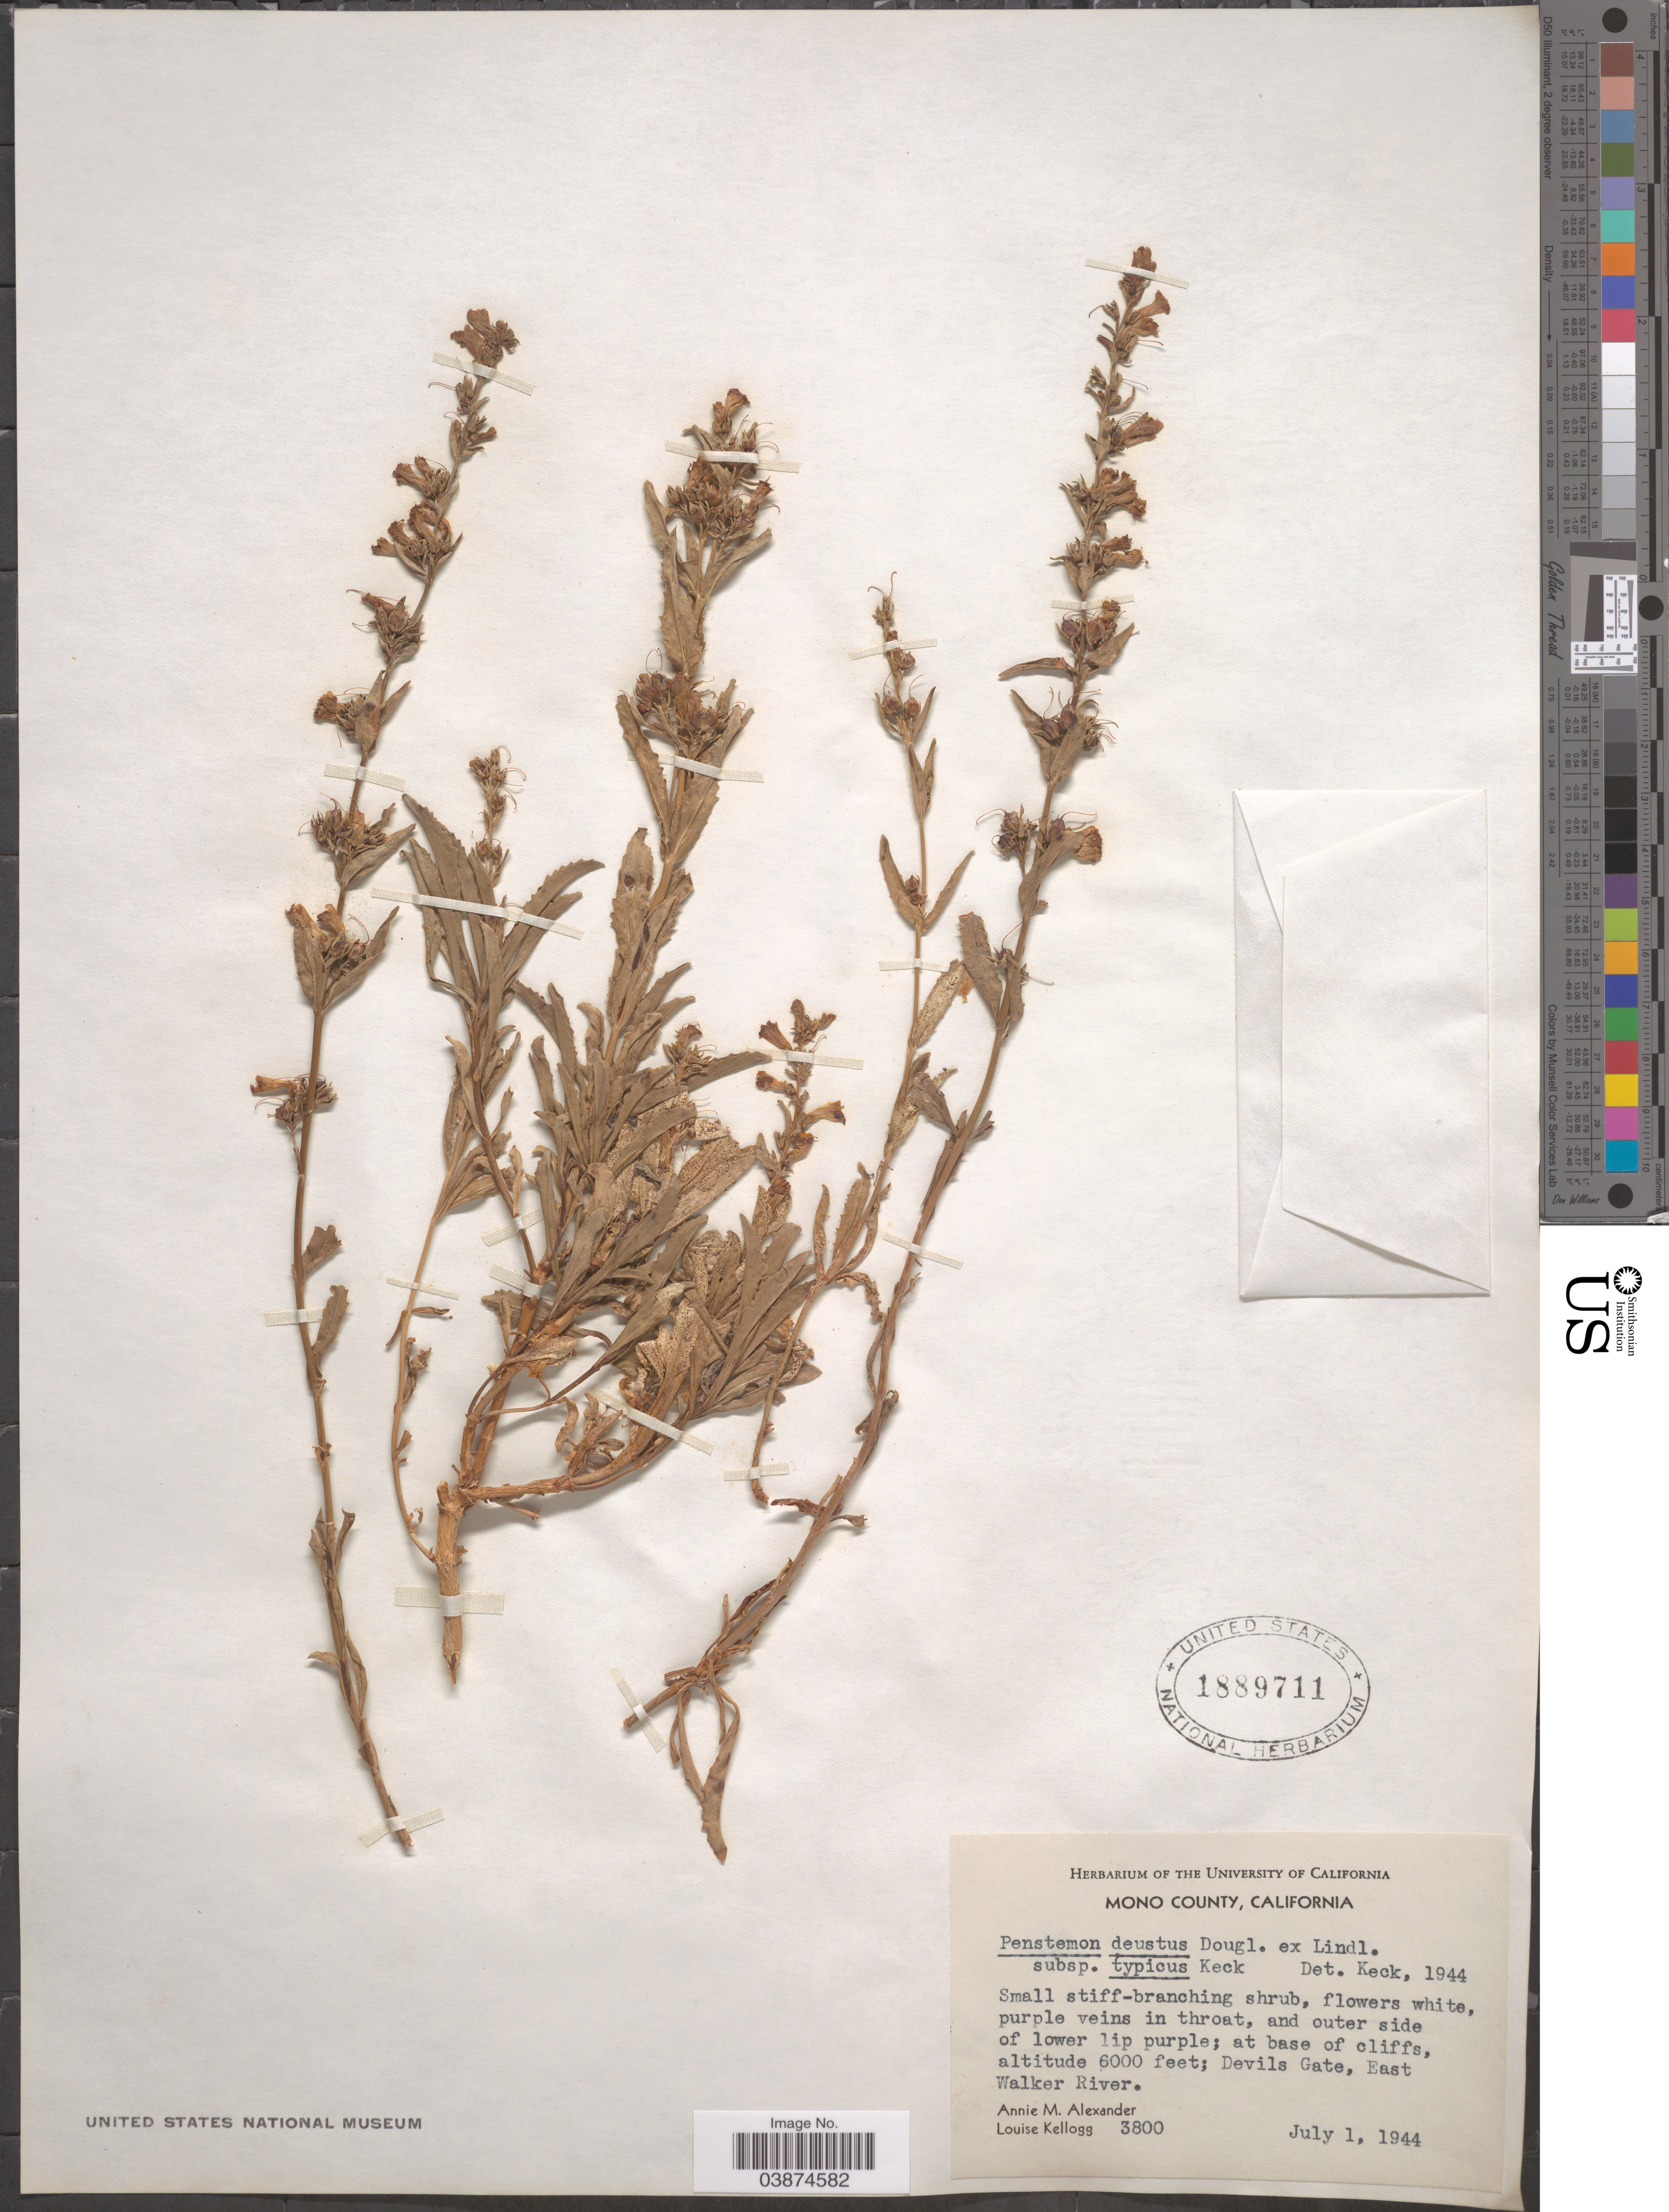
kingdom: Plantae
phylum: Tracheophyta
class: Magnoliopsida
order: Lamiales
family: Plantaginaceae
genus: Penstemon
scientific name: Penstemon deustus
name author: Douglas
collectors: A. M. Alexander & L. Kellogg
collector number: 3800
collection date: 1944-07-01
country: United States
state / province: California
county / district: Mono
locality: Mono County. Devils Gate, East Walker River.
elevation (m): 1829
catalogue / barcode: US 1889711